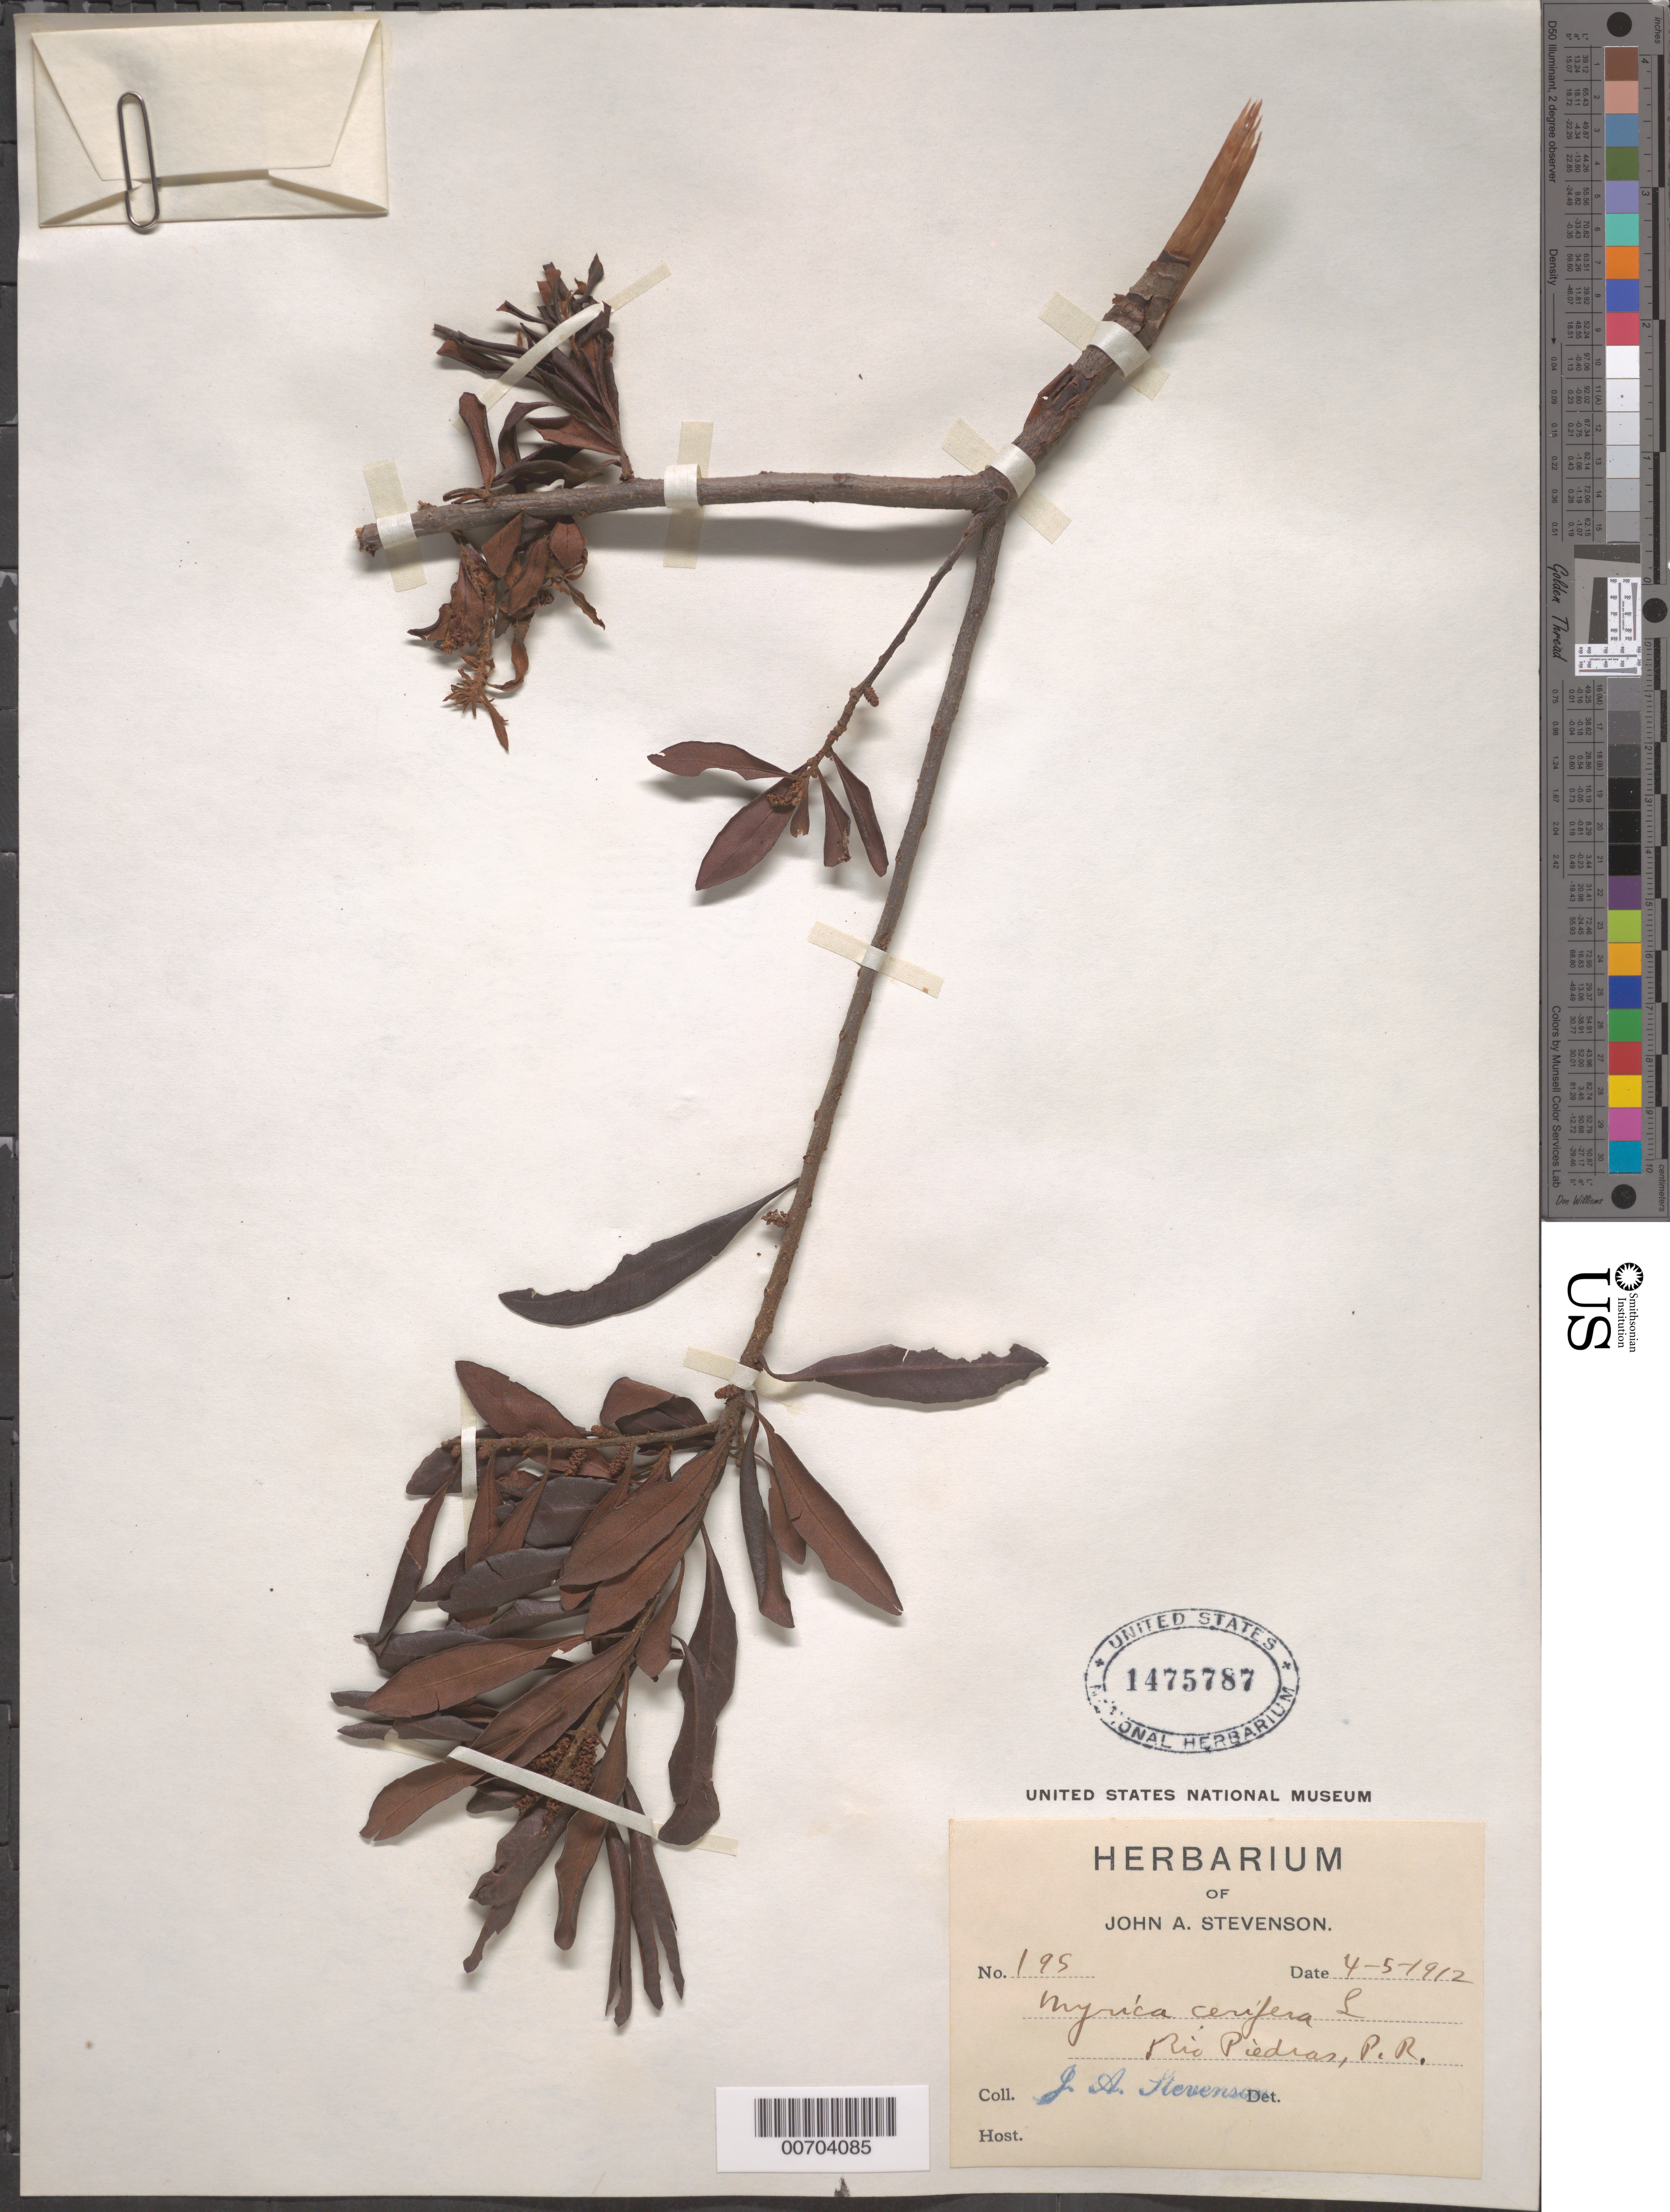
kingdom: Plantae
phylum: Tracheophyta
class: Magnoliopsida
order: Fagales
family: Myricaceae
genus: Morella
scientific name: Morella cerifera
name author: (L.) Small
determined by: Strong, M. T., (US), Smithsonian Institution - National Museum of Natural History (UNITED STATES)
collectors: J. Stevenson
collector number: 195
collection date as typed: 05 Apr 1912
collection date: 1912-04-05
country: Puerto Rico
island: Greater Antilles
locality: Río Piedras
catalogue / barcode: US 1475787